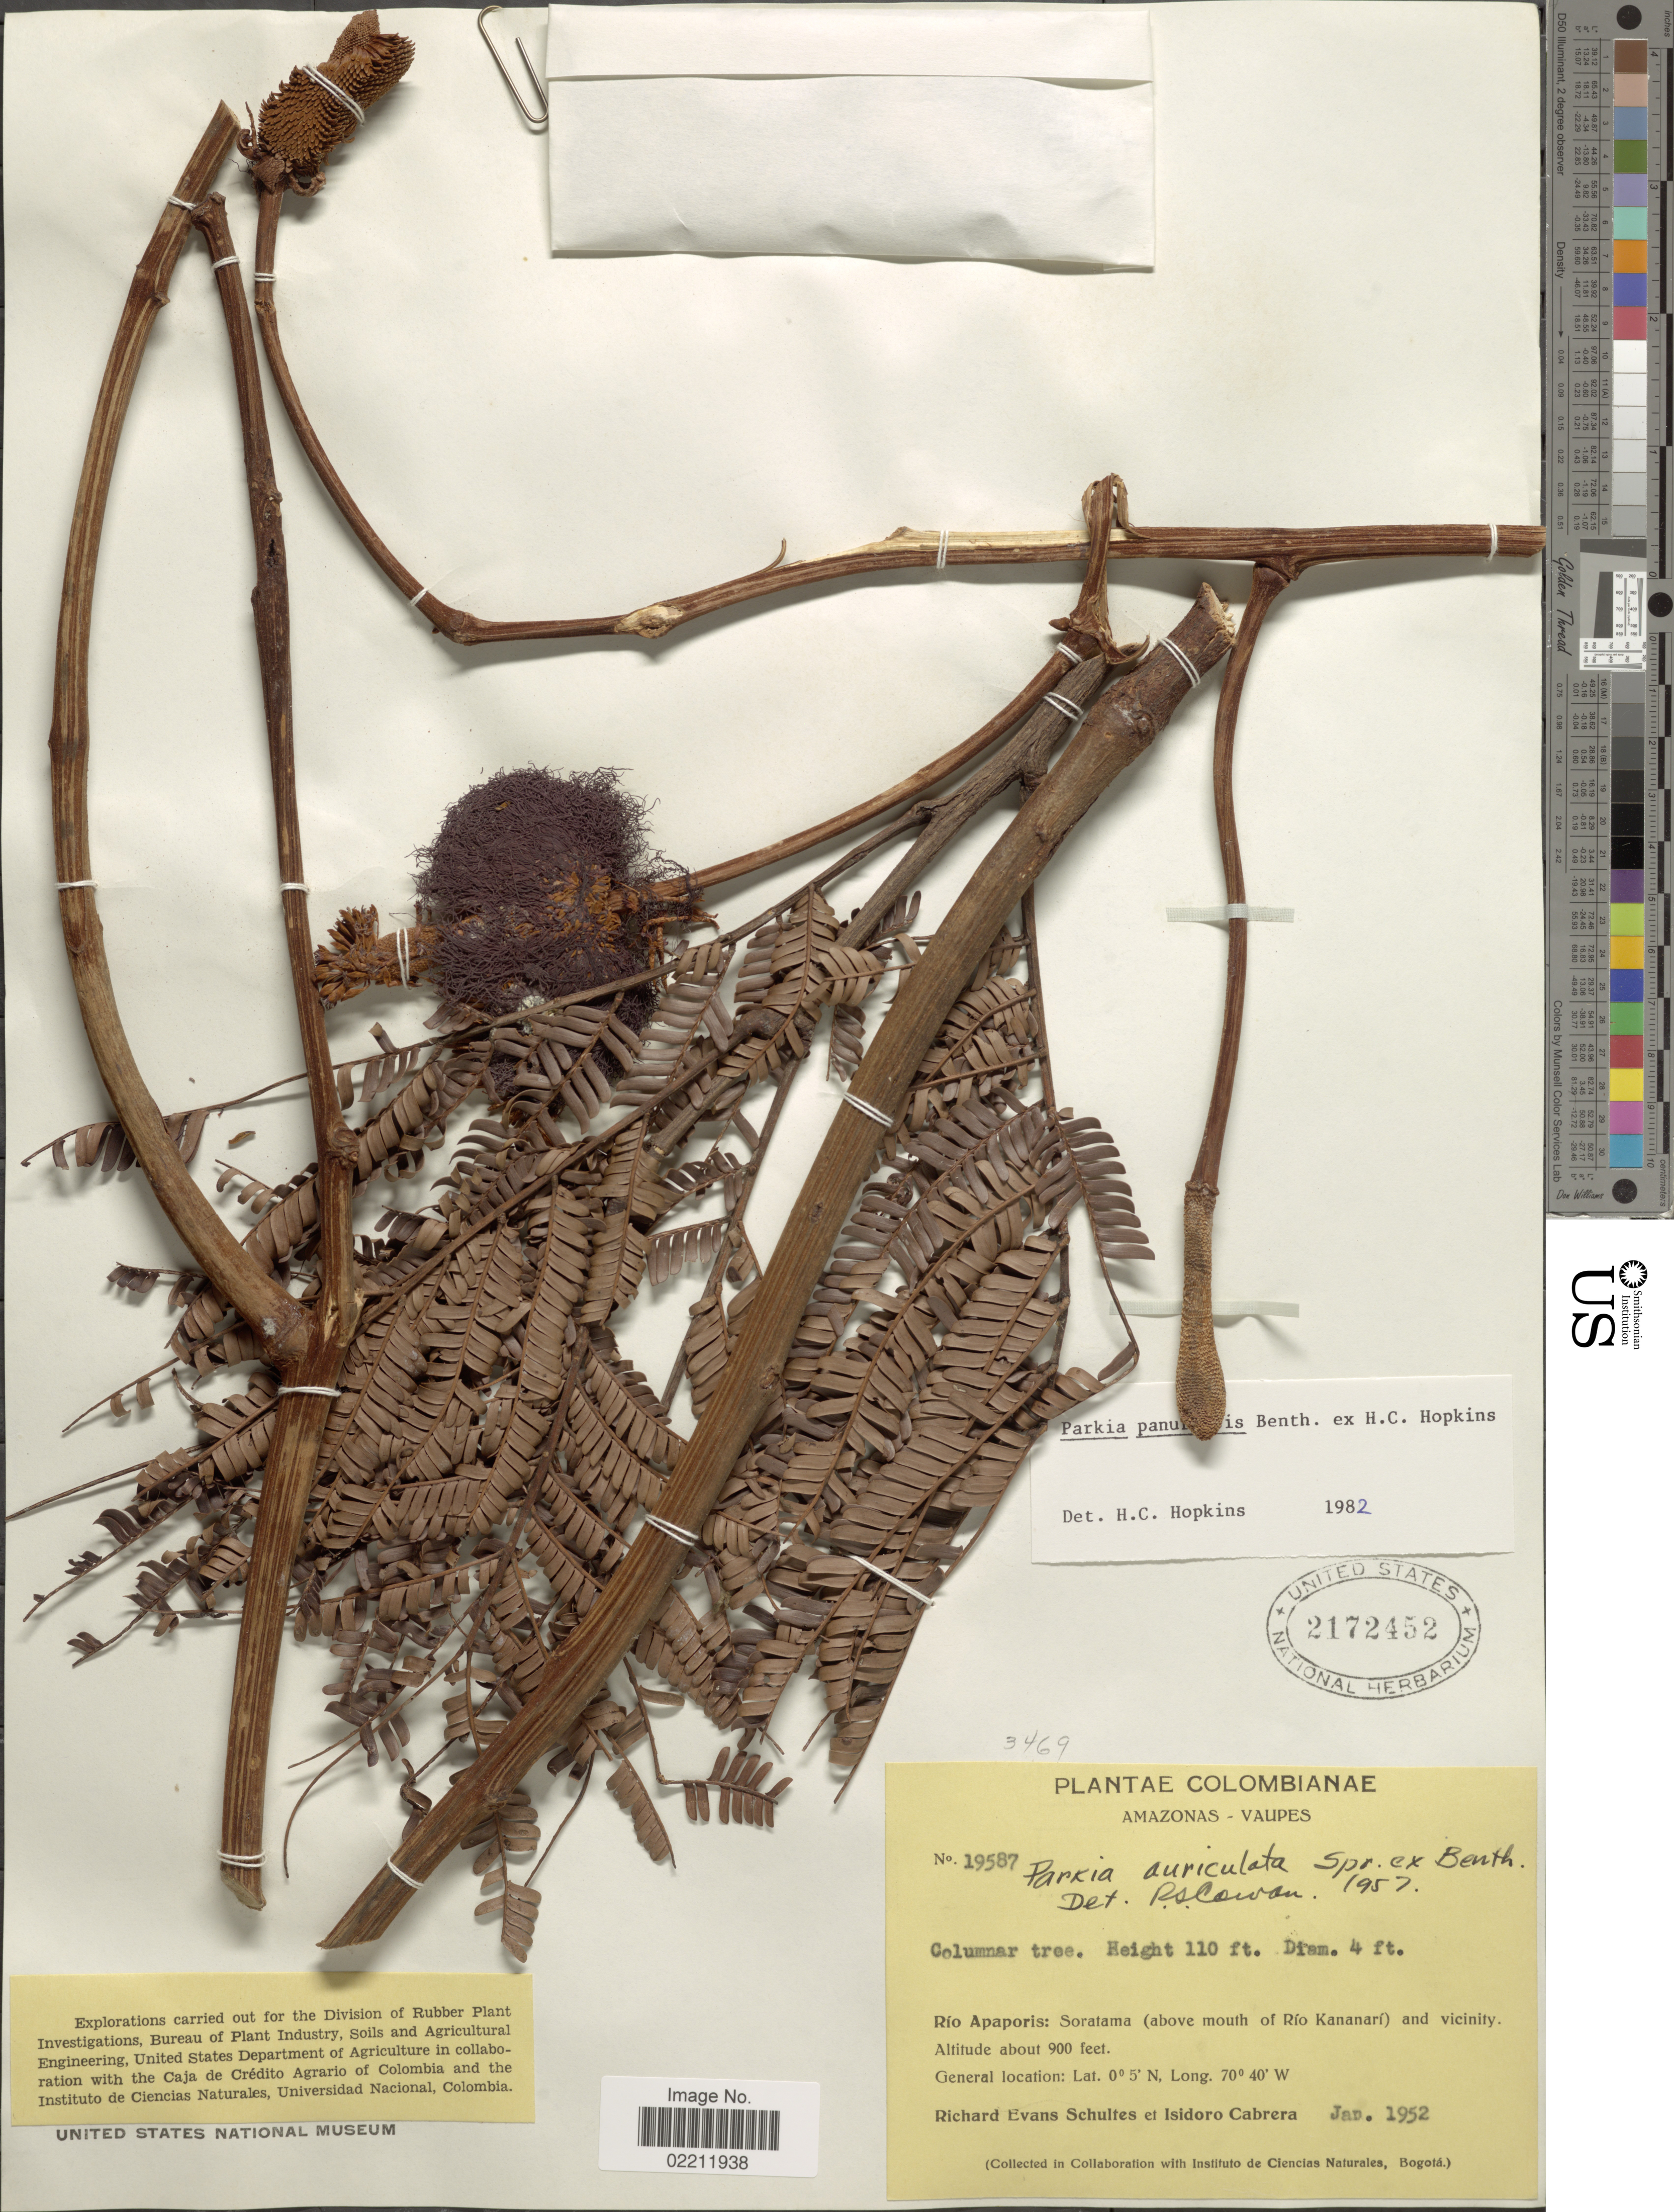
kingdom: Plantae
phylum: Tracheophyta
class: Magnoliopsida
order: Fabales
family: Fabaceae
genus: Parkia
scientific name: Parkia panurensis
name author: Benth.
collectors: R. E. Schultes & I. Cabrera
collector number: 19587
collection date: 1952-01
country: Colombia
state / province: Vaupés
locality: Amazonas - vaupes, Rio Apaporis: Soratama (above mouth of Rio Kananari) and vicinity.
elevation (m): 274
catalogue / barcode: US 2172452